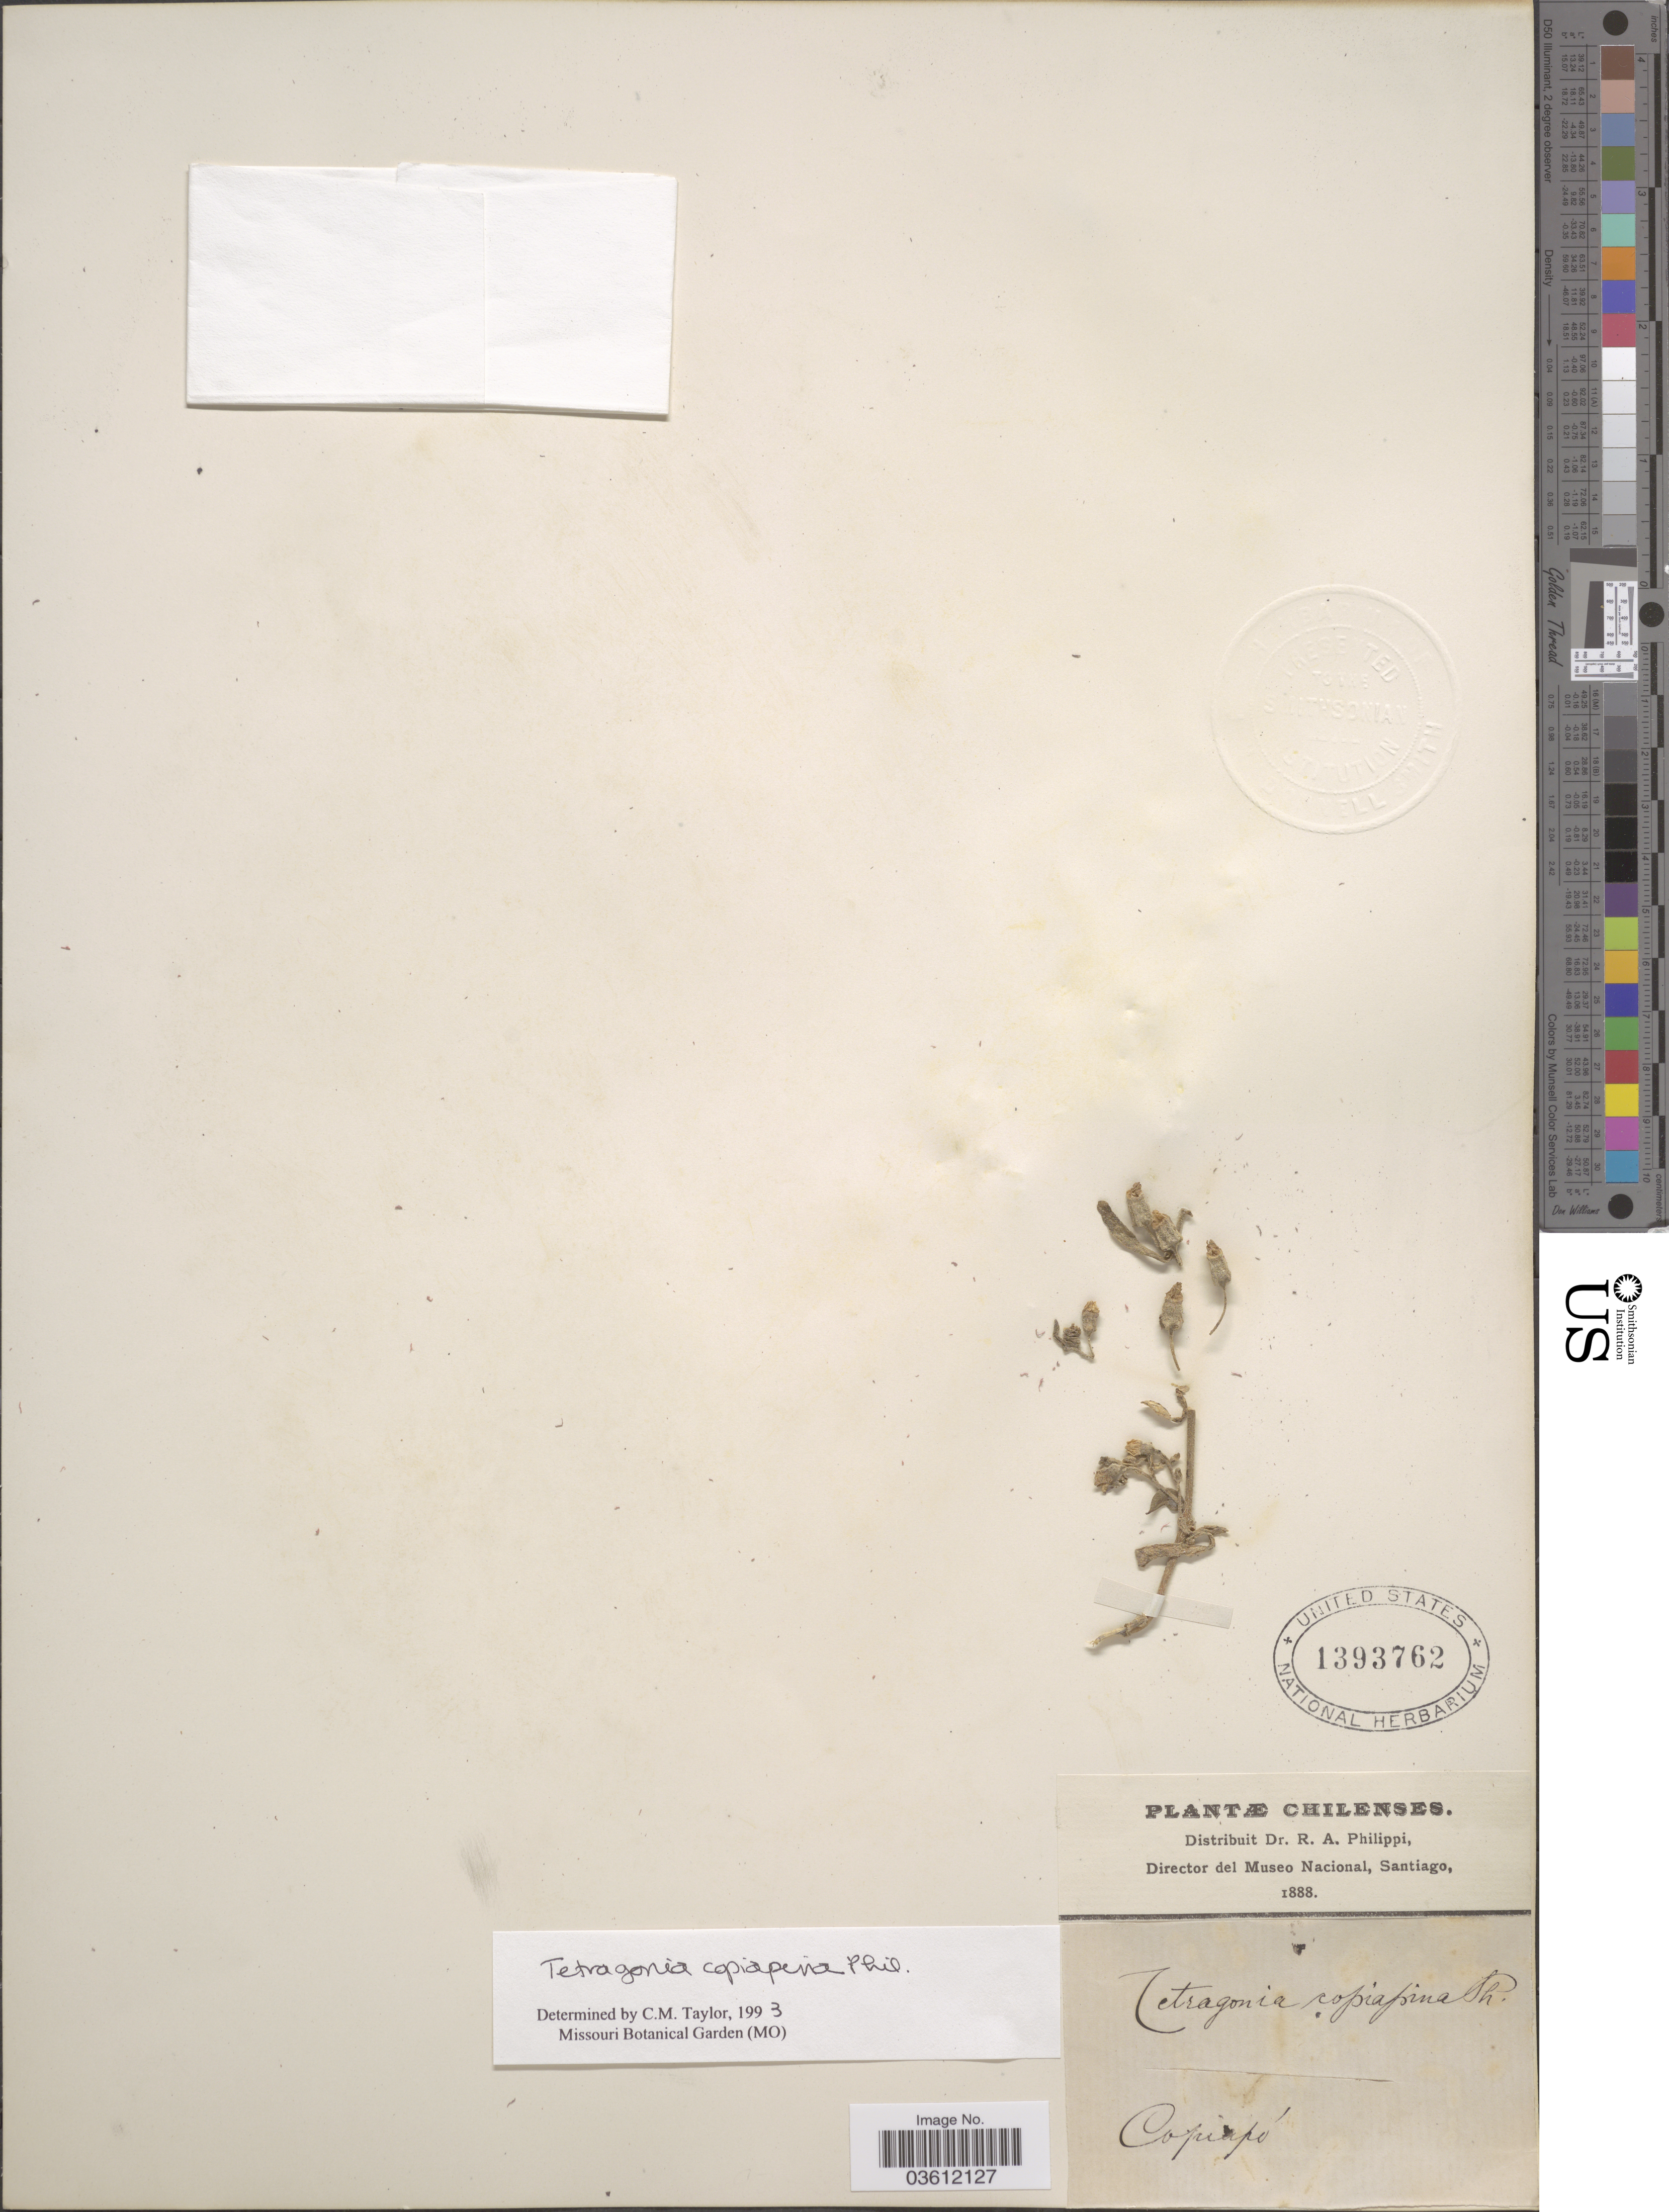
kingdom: Plantae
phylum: Tracheophyta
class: Magnoliopsida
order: Caryophyllales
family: Aizoaceae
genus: Tetragonia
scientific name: Tetragonia copiapina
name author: Phil.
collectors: ex. herb. R.A. Philippi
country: Chile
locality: Copiapó.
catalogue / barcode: US 1393762